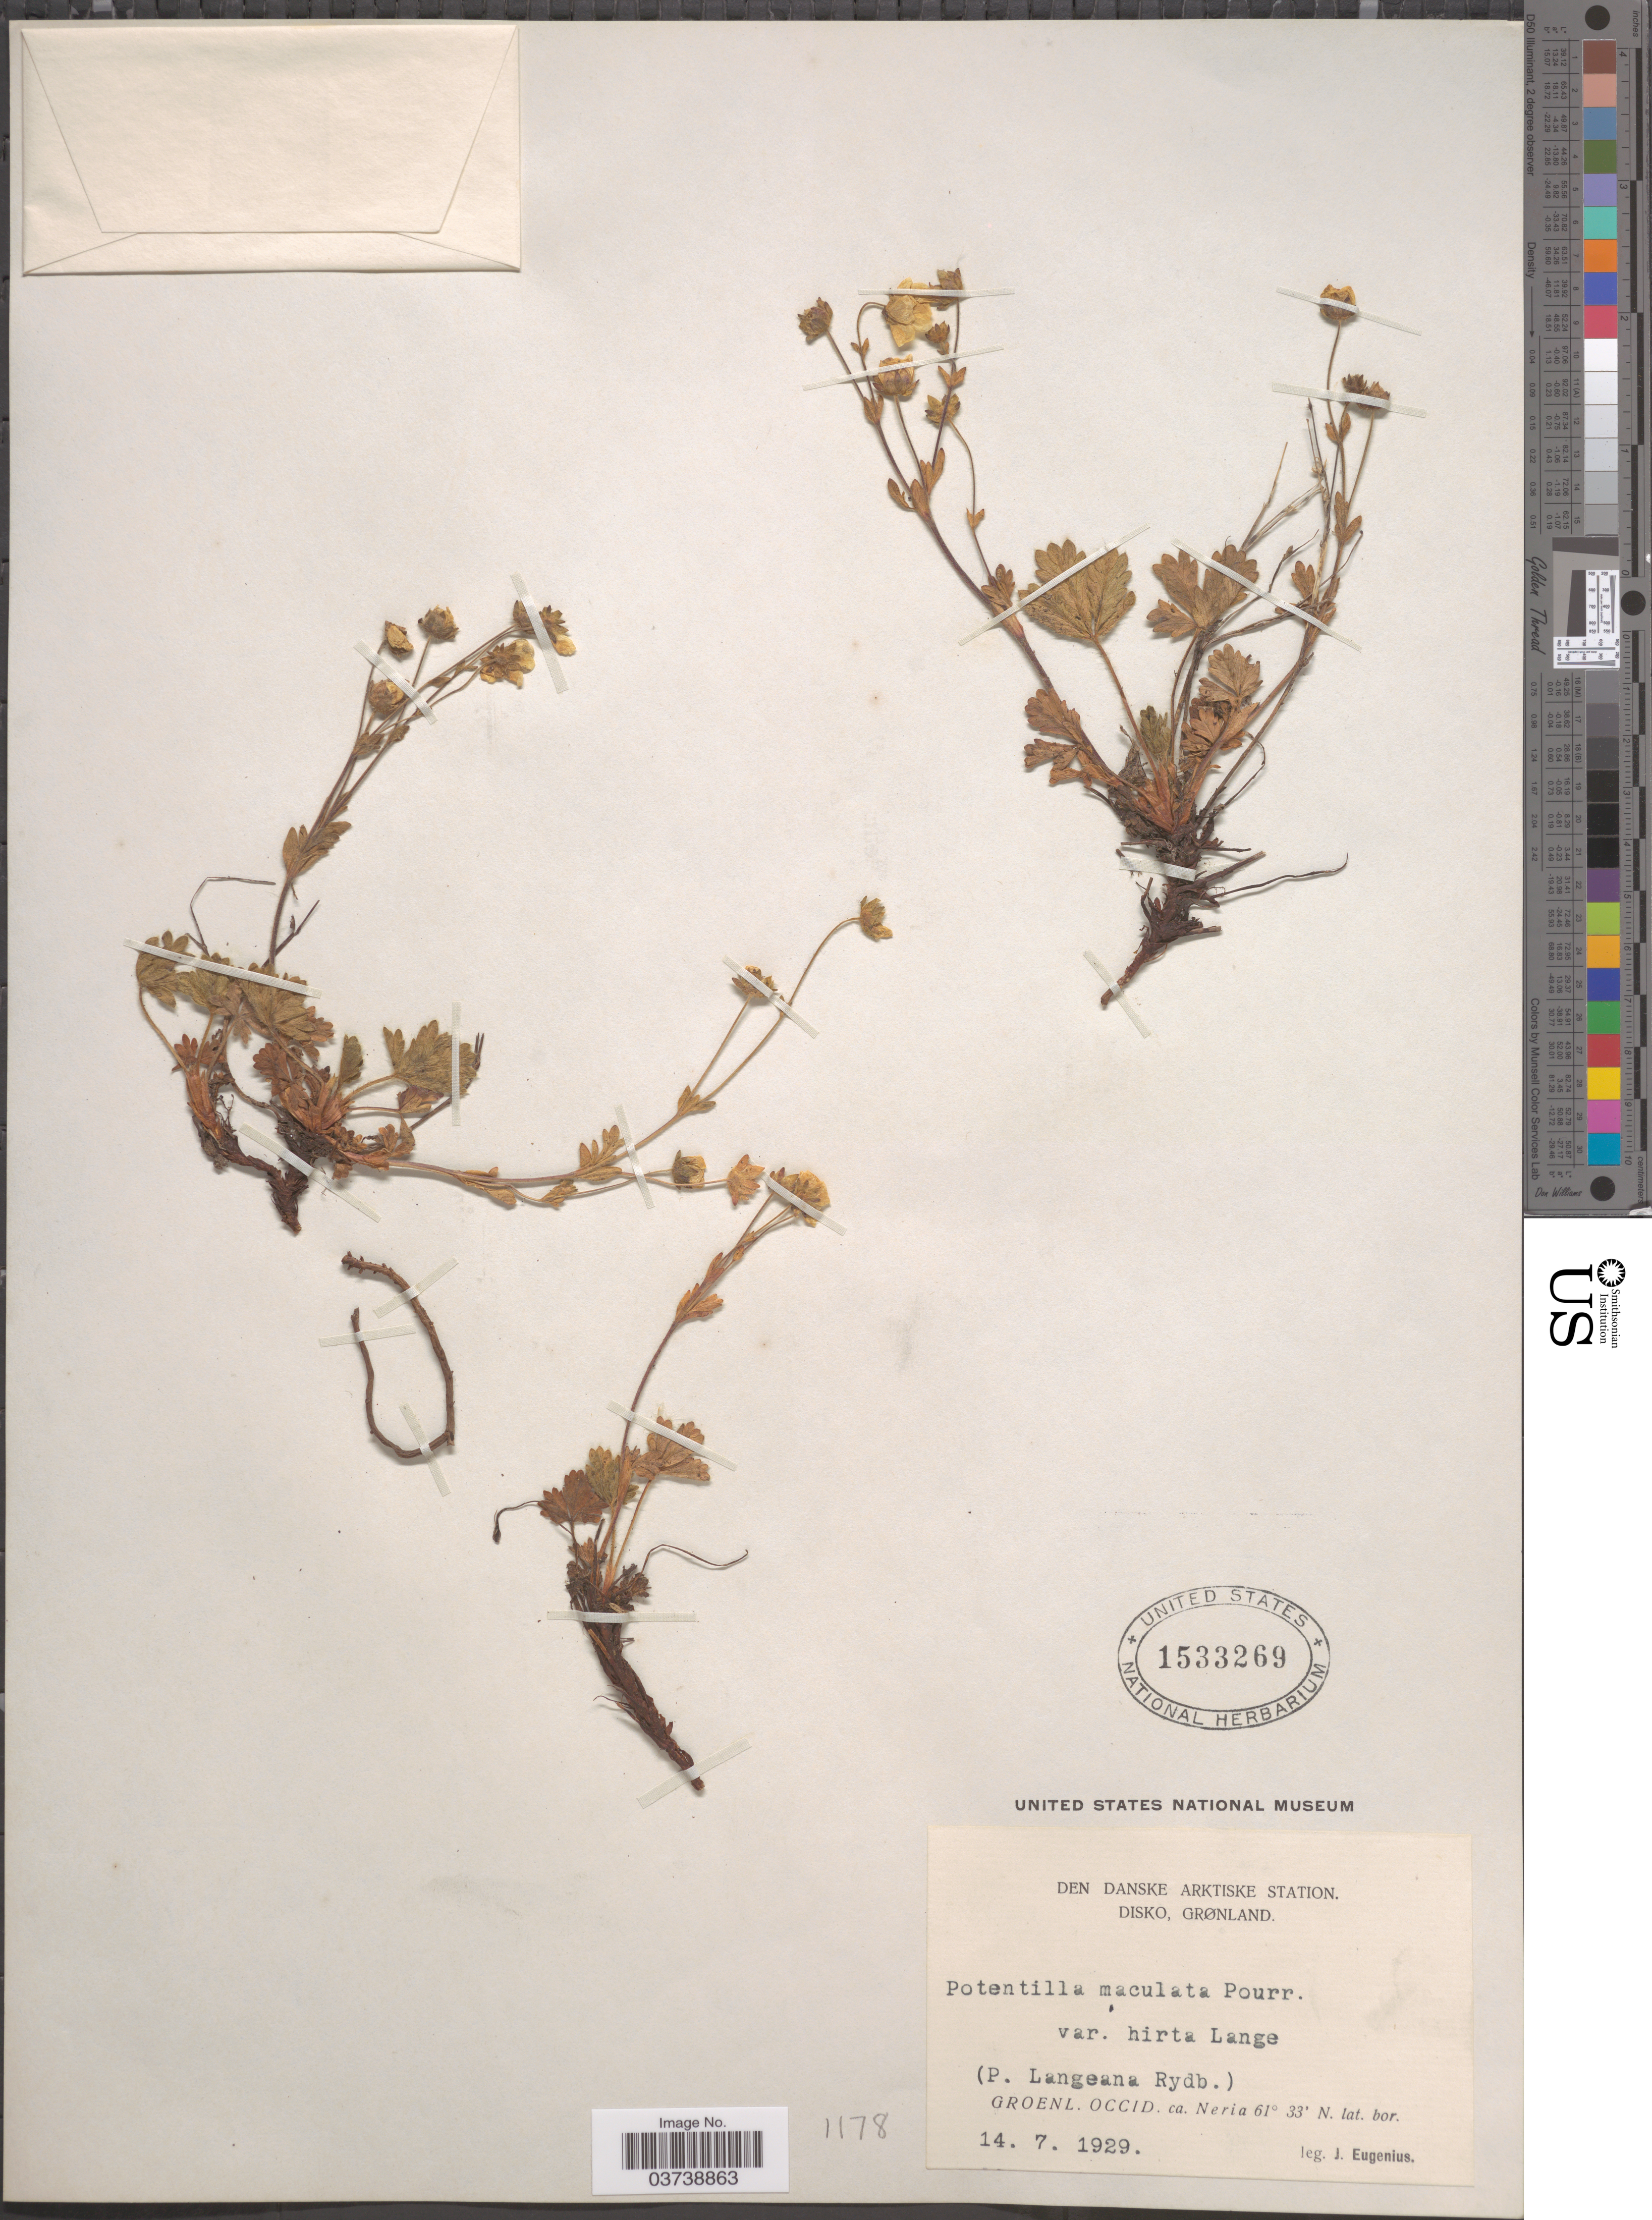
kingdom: Plantae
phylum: Tracheophyta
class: Magnoliopsida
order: Rosales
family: Rosaceae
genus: Potentilla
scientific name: Potentilla crantzii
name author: (Crantz) Beck ex Fritsch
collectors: J. Eugenius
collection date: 1929-07-14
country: Greenland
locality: Den Danske Arktiske Station. Disko, Grønland. Groenl. Occid. ca. Neria.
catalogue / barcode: US 1533269